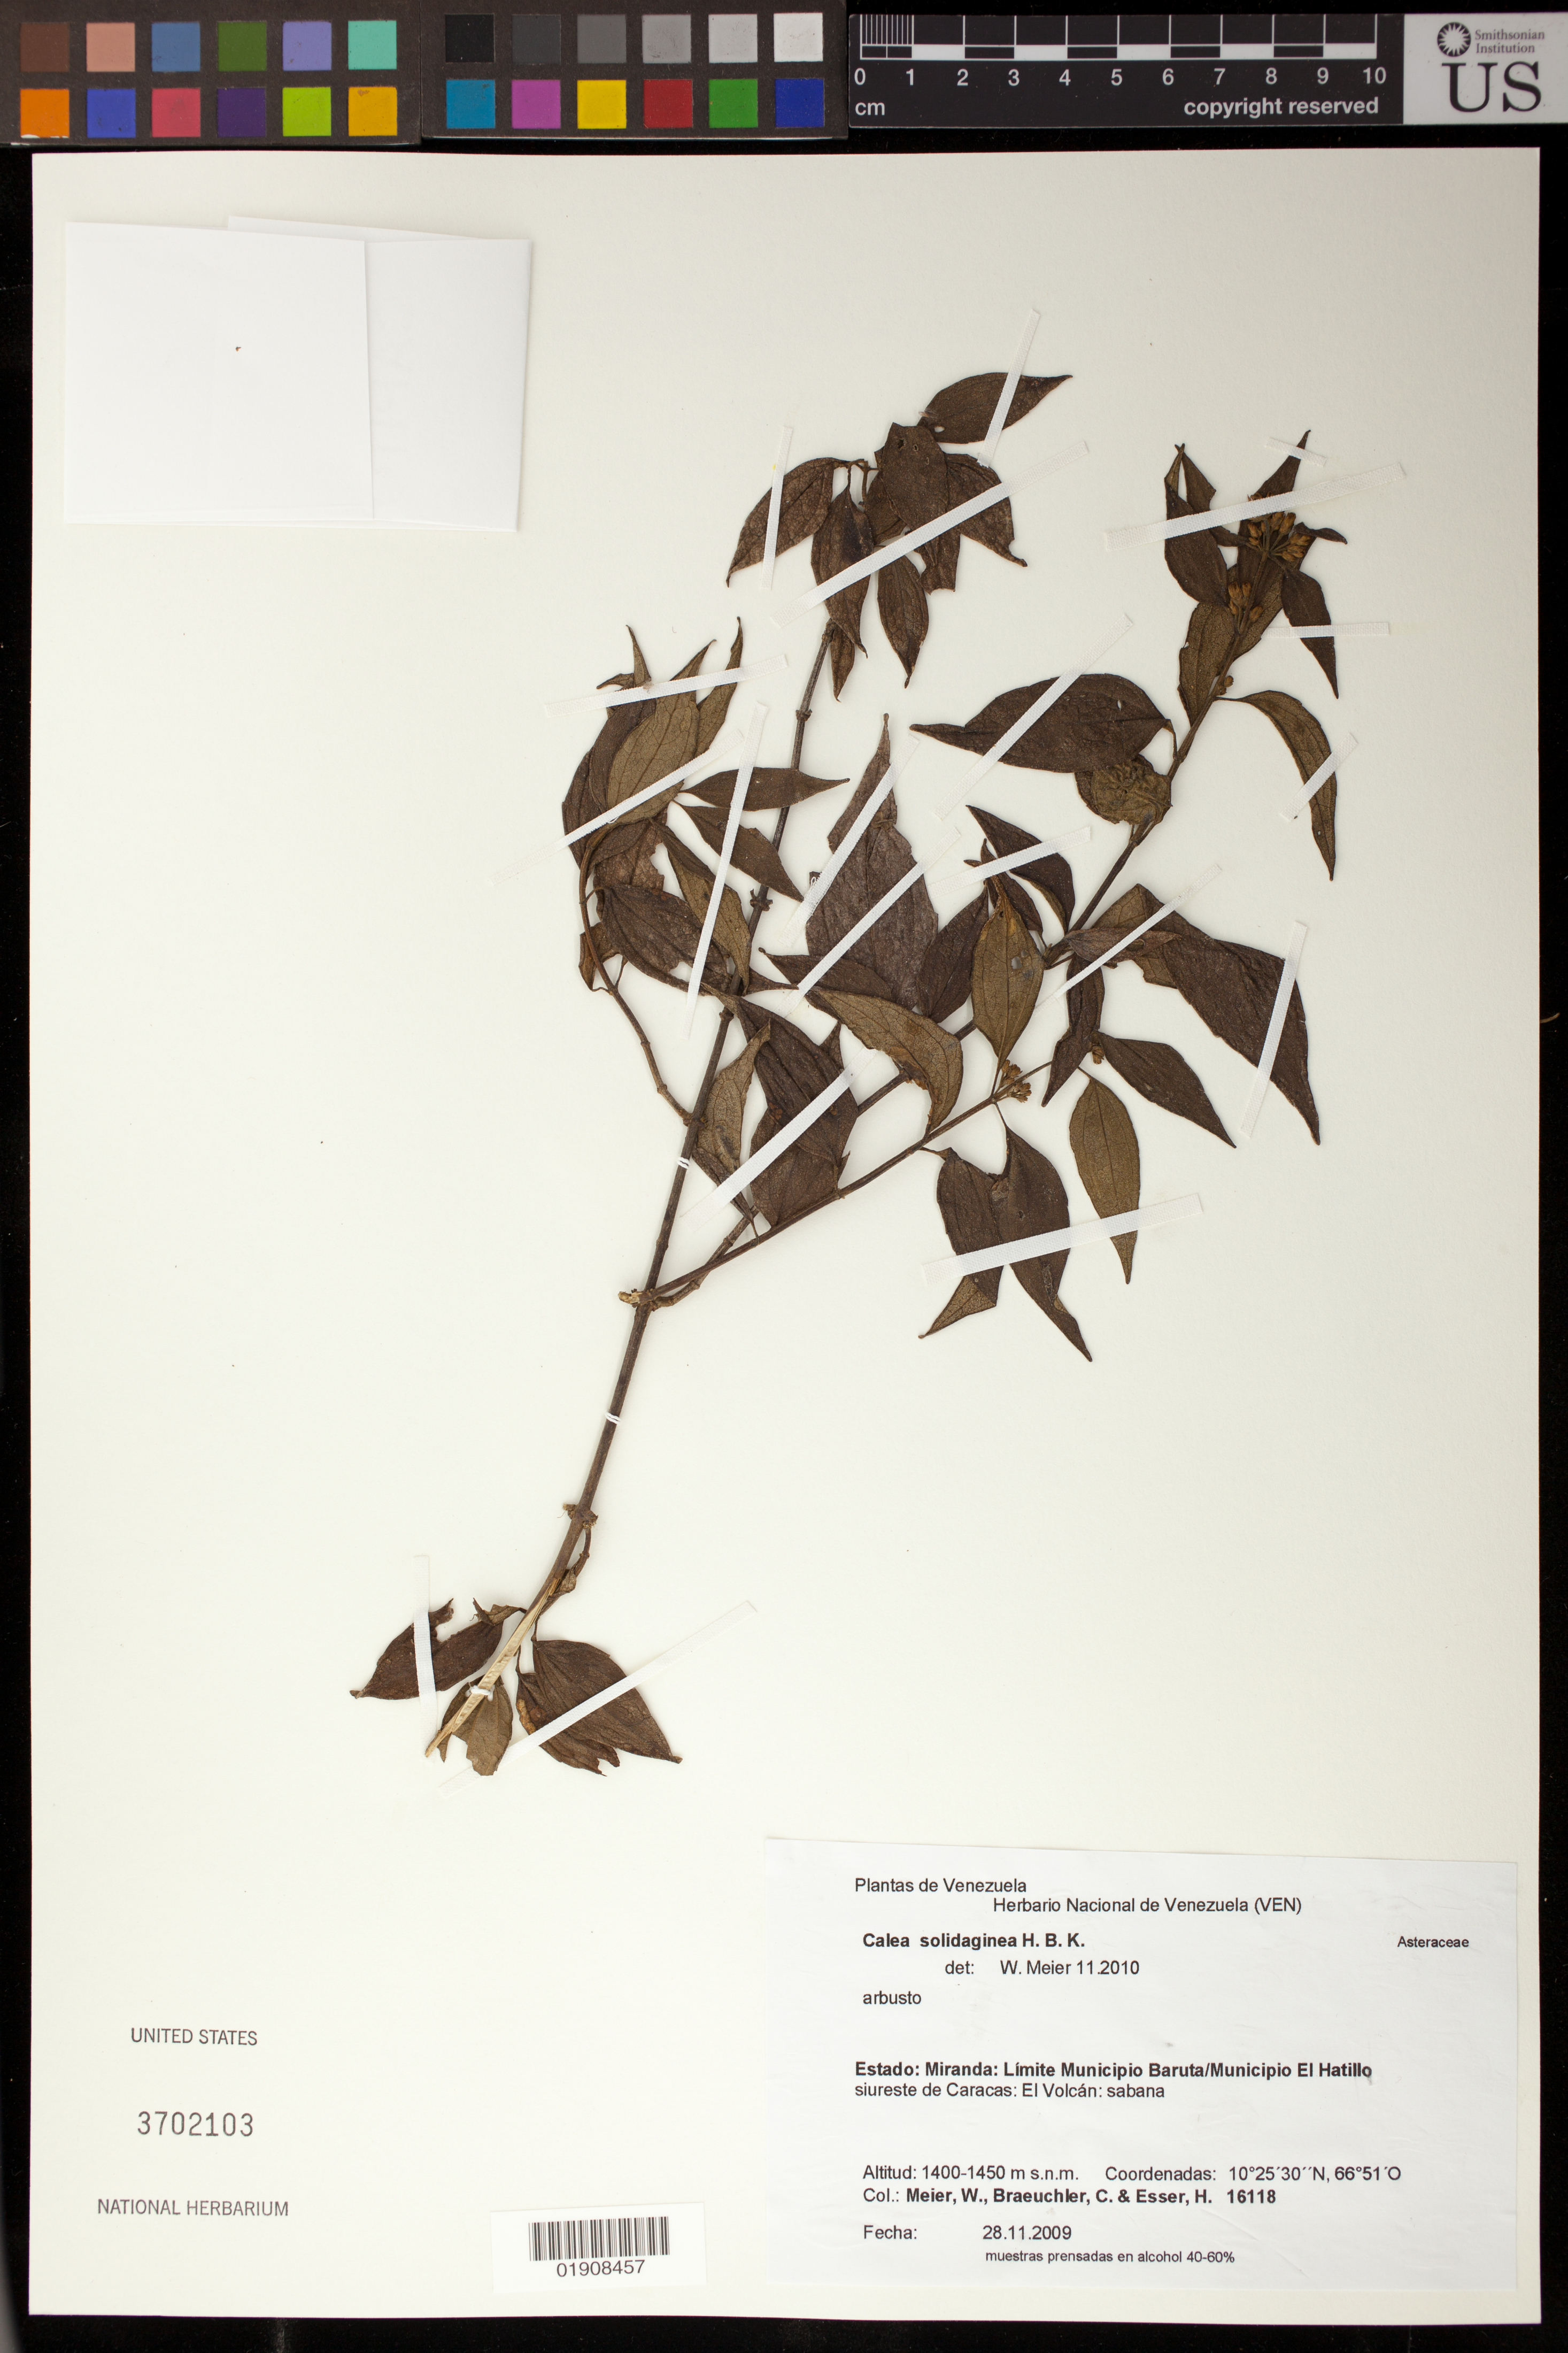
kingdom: Plantae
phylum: Tracheophyta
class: Magnoliopsida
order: Asterales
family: Asteraceae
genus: Calea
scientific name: Calea solidaginea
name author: Kunth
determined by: Meier, Winfried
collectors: W. Meier, C. Braeuchler & H. Esser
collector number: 16118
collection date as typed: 28 Nov 2009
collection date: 2009-11-28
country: Venezuela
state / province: Miranda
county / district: Baruta / El Hatillo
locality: Sureste de Caracas: El Volcan: sabana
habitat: sabana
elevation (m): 1400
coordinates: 10 25 30 N, 66 51 O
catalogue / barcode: US 3702103